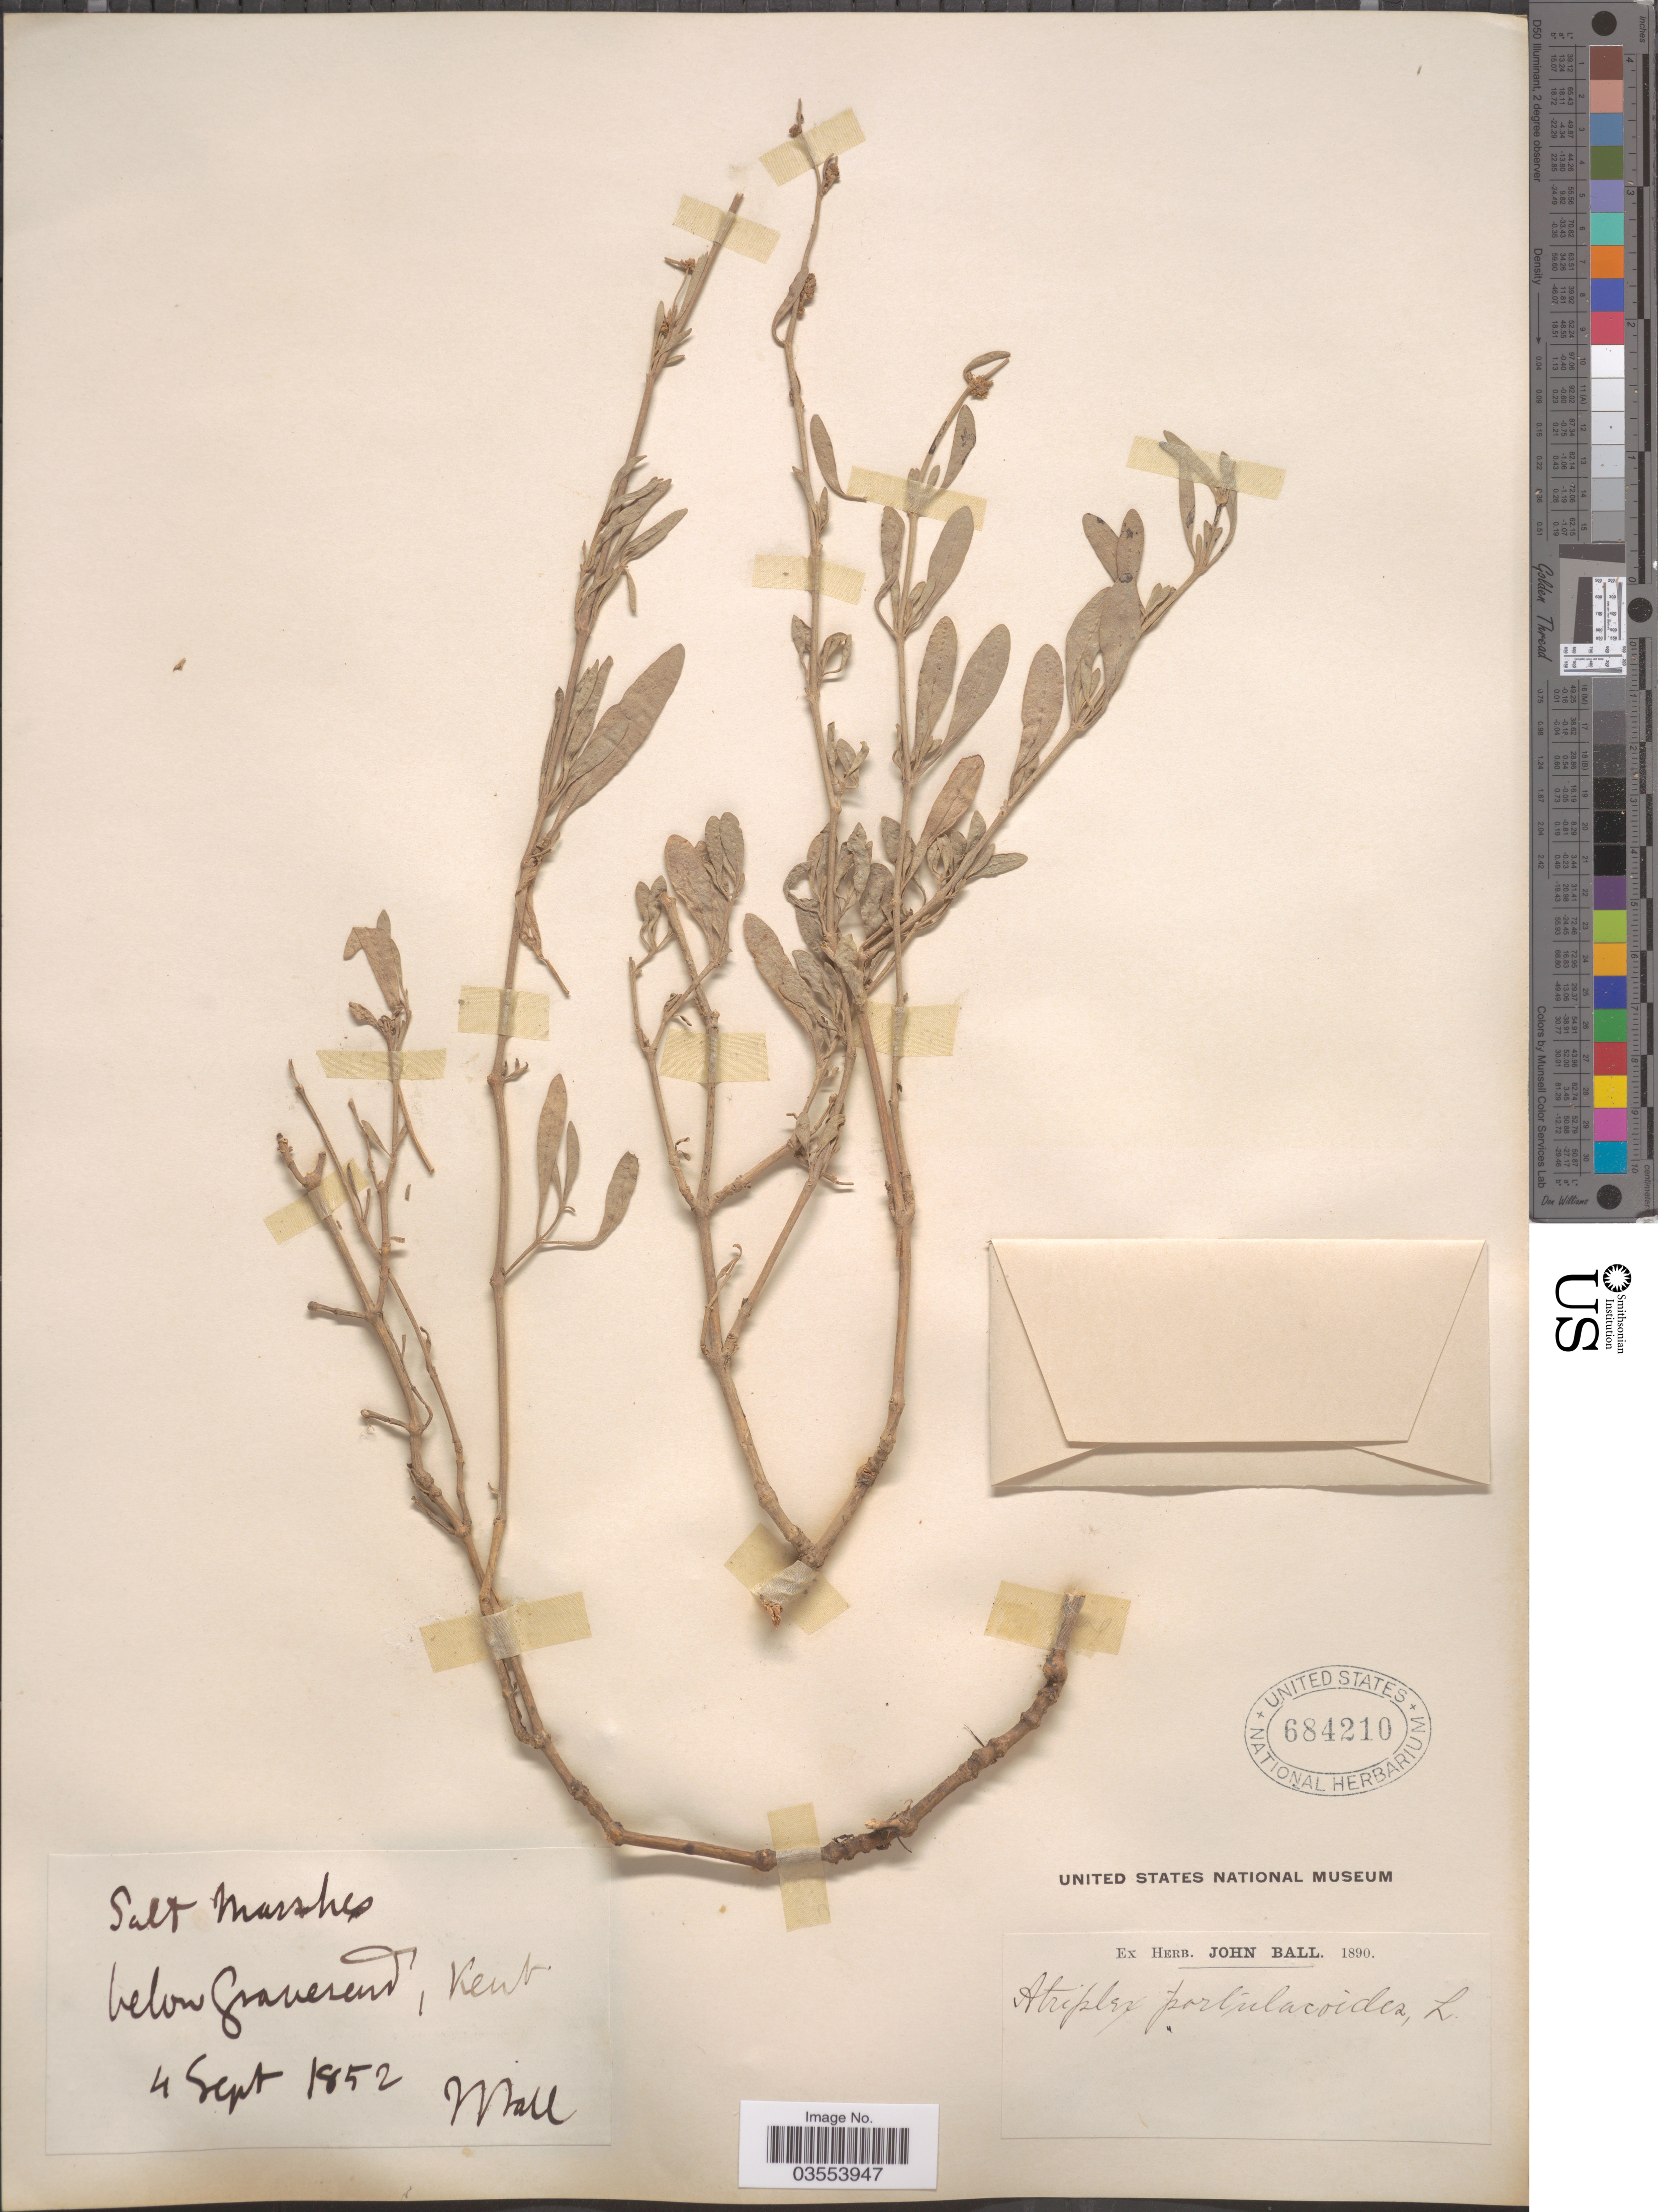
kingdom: Plantae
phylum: Tracheophyta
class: Magnoliopsida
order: Caryophyllales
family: Amaranthaceae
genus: Atriplex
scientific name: Atriplex portulacoides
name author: L.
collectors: J. Ball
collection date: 1852-09-04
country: United Kingdom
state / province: England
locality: Below Gravesend, Kent.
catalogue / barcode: US 684210